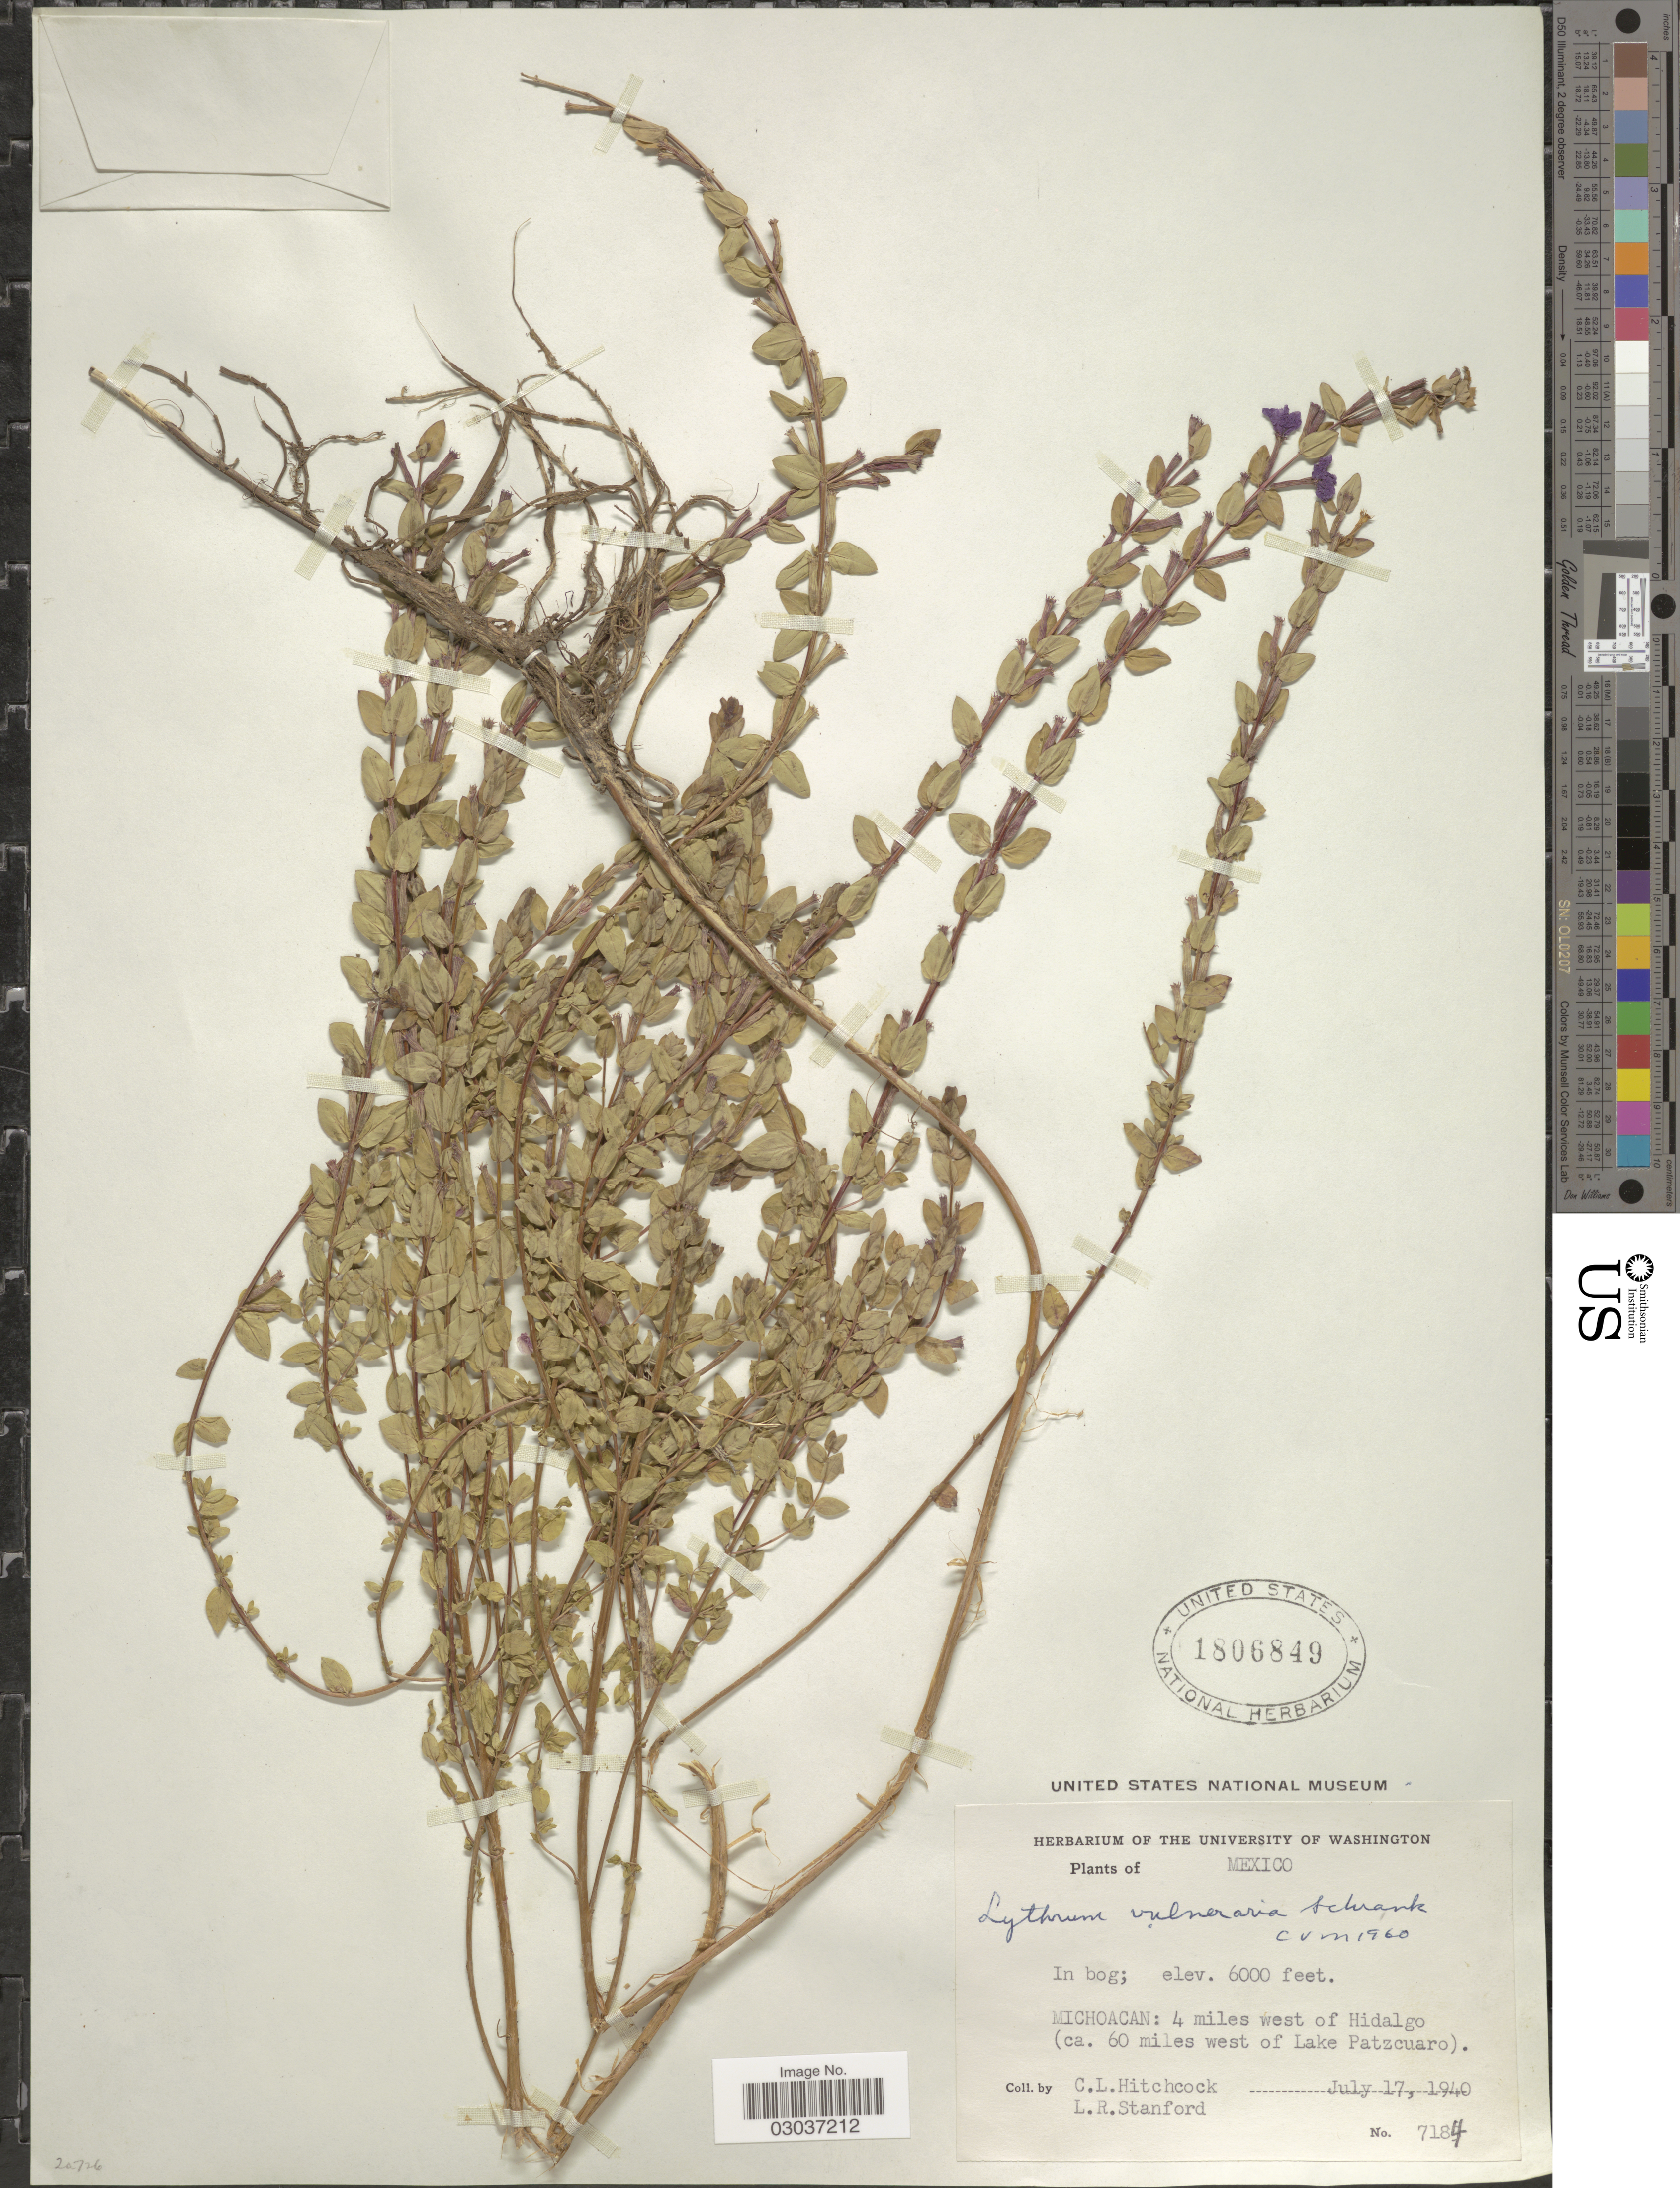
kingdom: Plantae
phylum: Tracheophyta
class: Magnoliopsida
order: Myrtales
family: Lythraceae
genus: Lythrum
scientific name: Lythrum vulneraria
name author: Aiton ex Schrank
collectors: C. L. Hitchcock & L. R. Stanford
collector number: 7184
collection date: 1940-07-17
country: Mexico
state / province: Michoacán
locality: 4 miles west of Hidalgo (ca. 60 miles west of Lake Patzcuaro).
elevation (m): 1829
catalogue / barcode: US 1806849